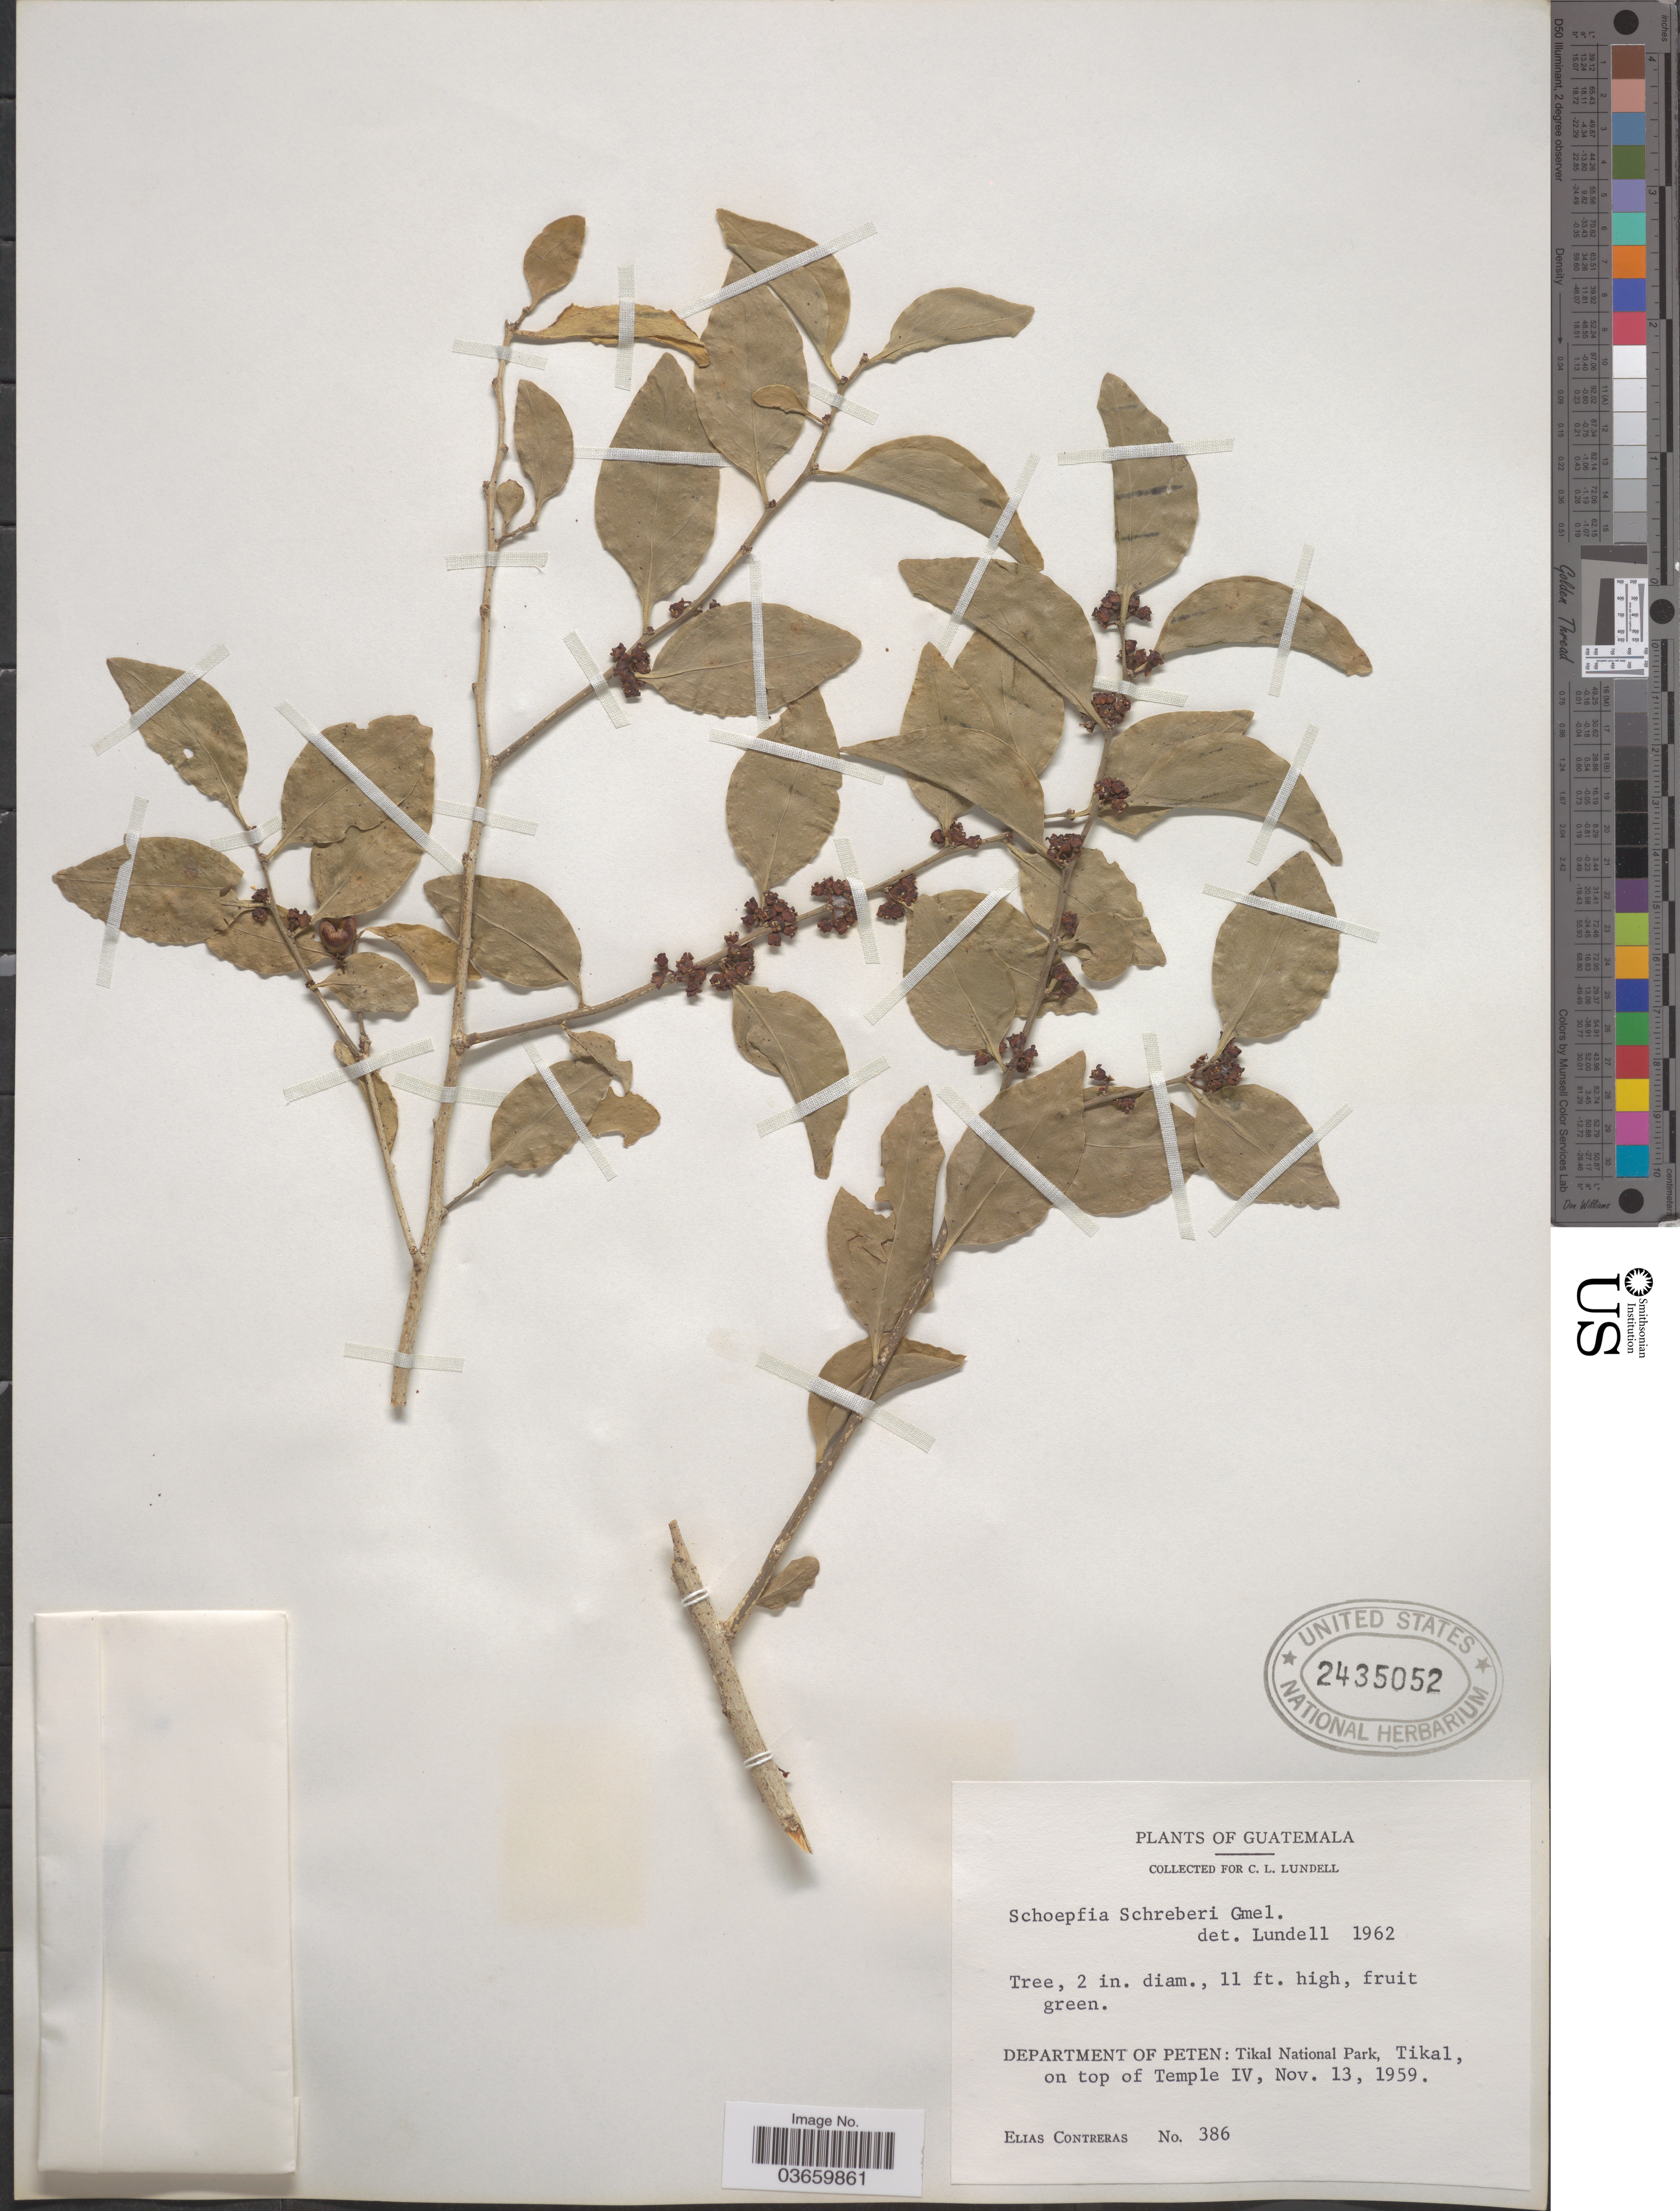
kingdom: Plantae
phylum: Tracheophyta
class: Magnoliopsida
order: Santalales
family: Schoepfiaceae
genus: Schoepfia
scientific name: Schoepfia schreberi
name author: J.F. Gmel.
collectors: E. Contreras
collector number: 386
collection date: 1959-11-13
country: Guatemala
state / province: El Petén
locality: Department of Peten: Tikal National Park, Tikal, on top of Temple IV.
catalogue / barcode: US 2435052